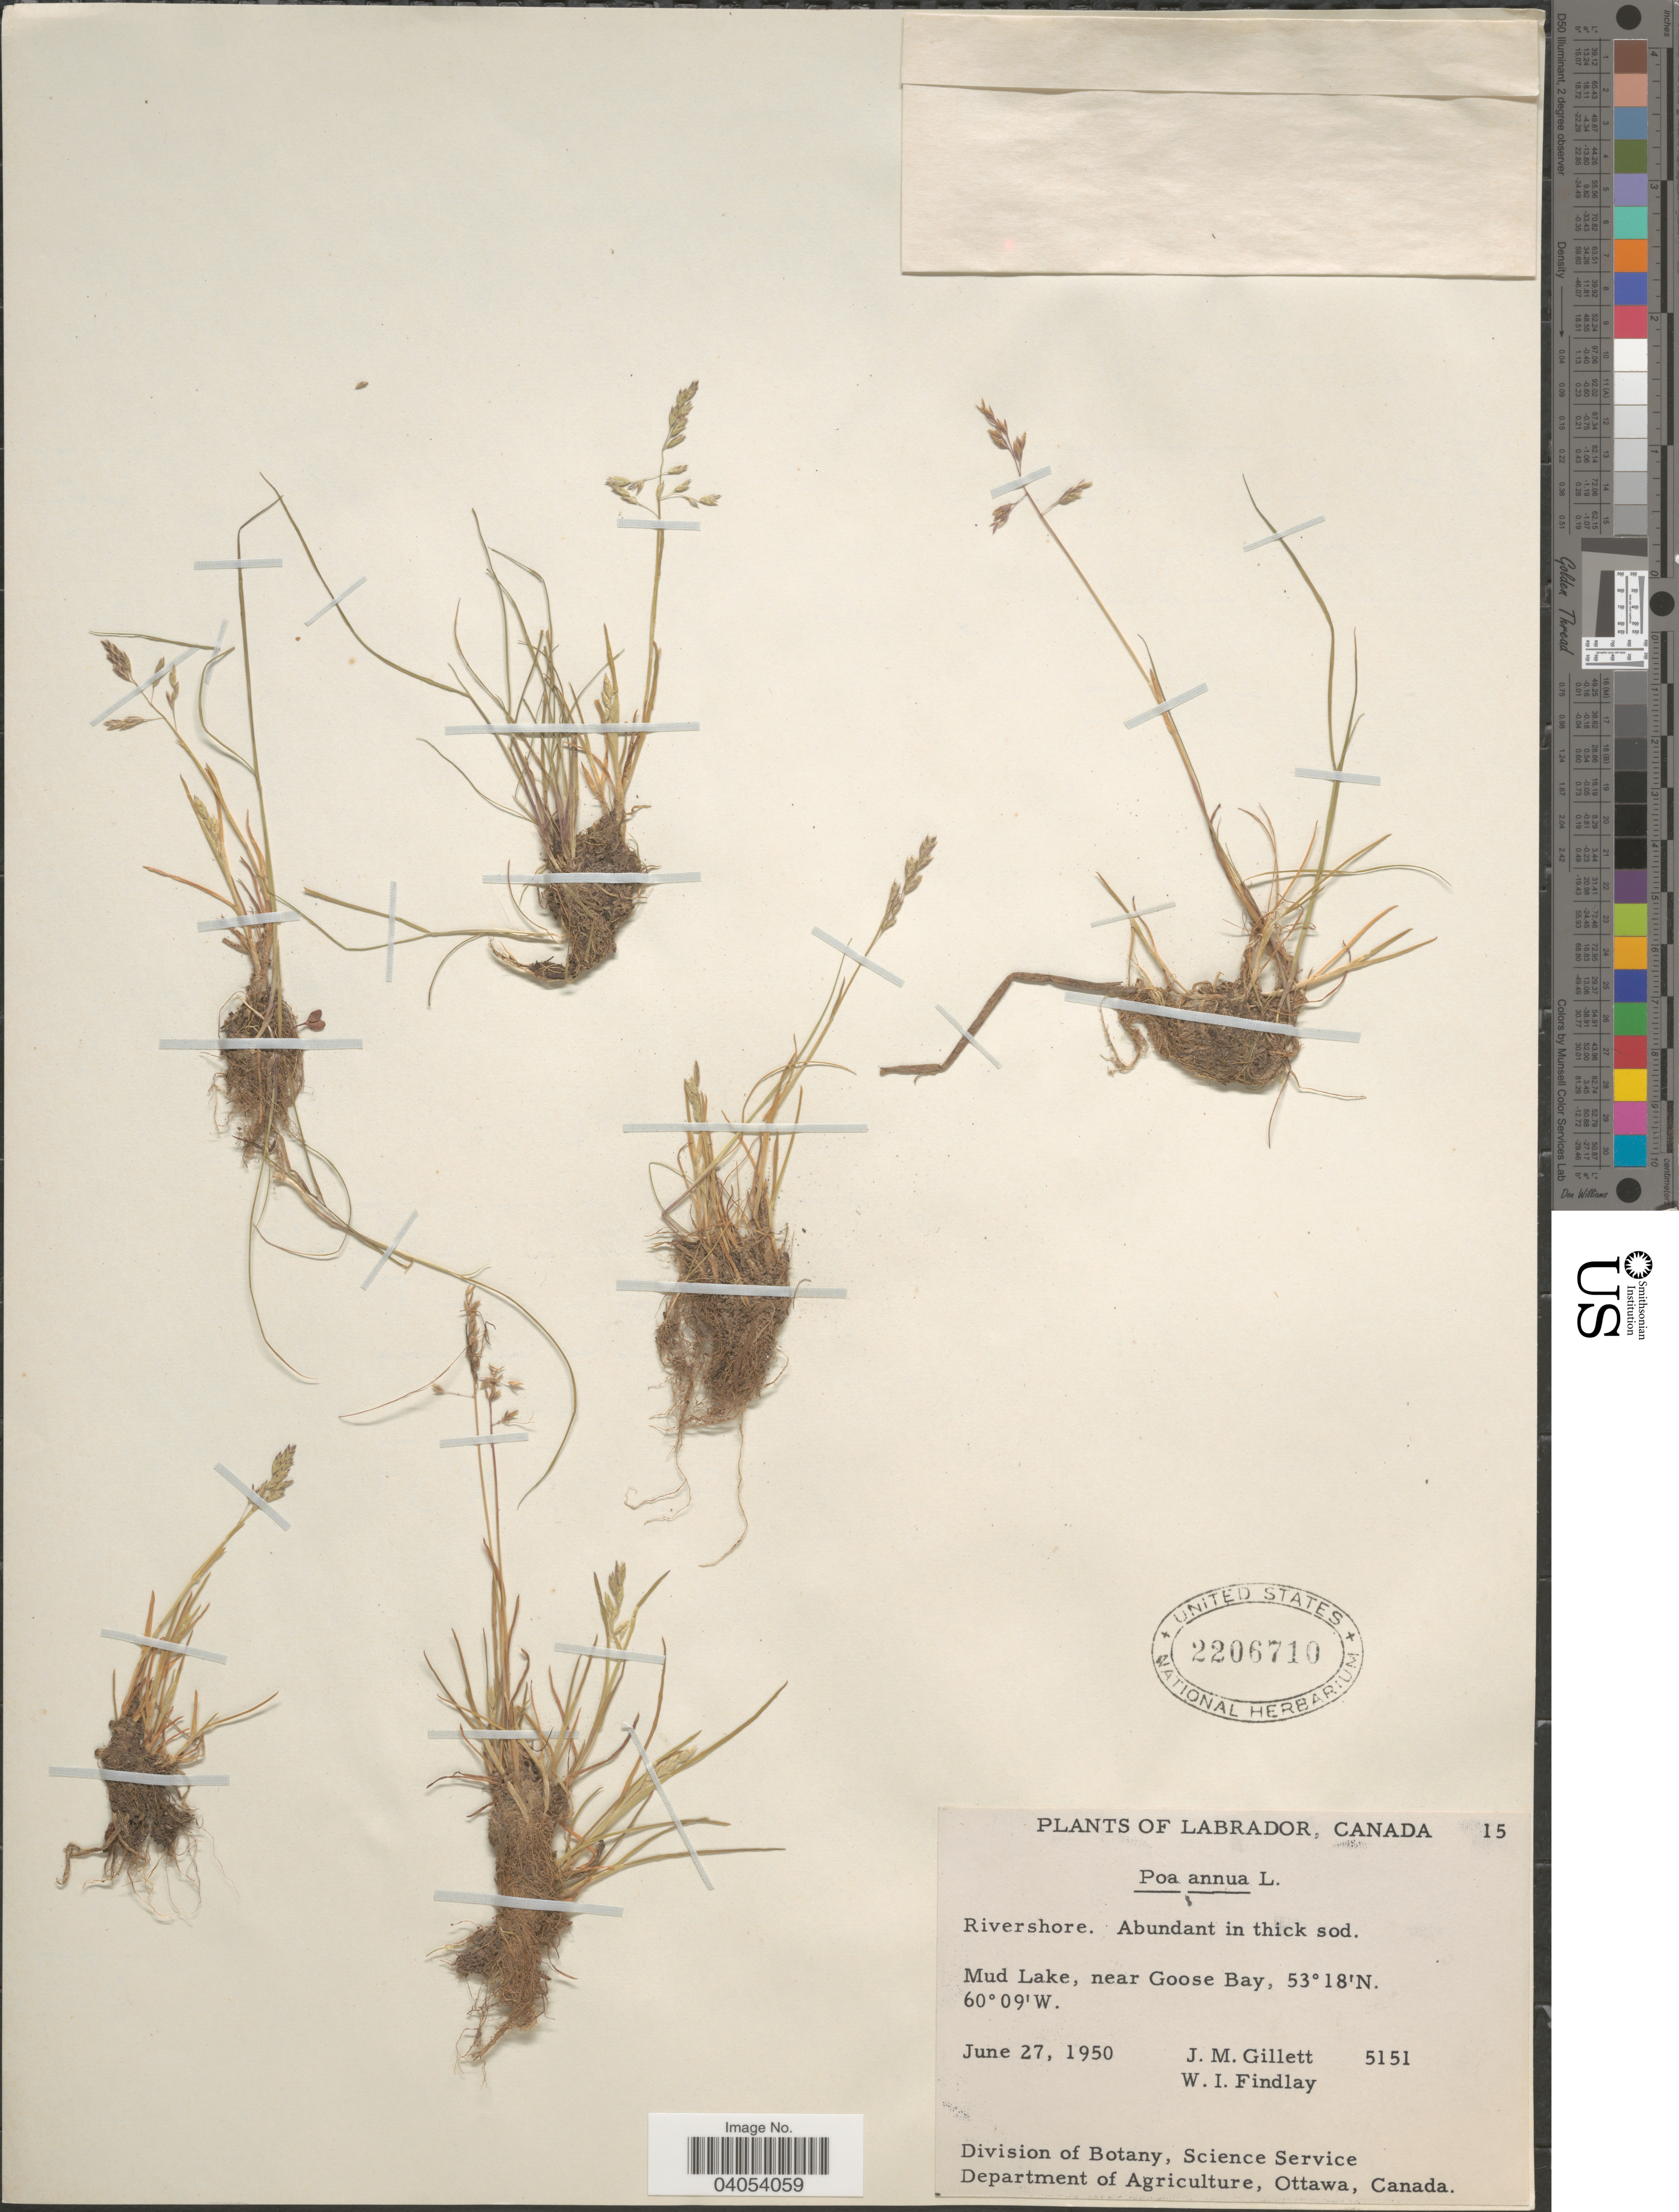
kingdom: Plantae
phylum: Tracheophyta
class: Liliopsida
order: Poales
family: Poaceae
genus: Poa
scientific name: Poa annua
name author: L.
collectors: J. M. Gillett & W. Findlay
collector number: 5151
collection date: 1950-06-27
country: Canada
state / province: Newfoundland and Labrador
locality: Labrador. Rivershore. Mud Lake, near Goose Bay.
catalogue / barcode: US 2206710